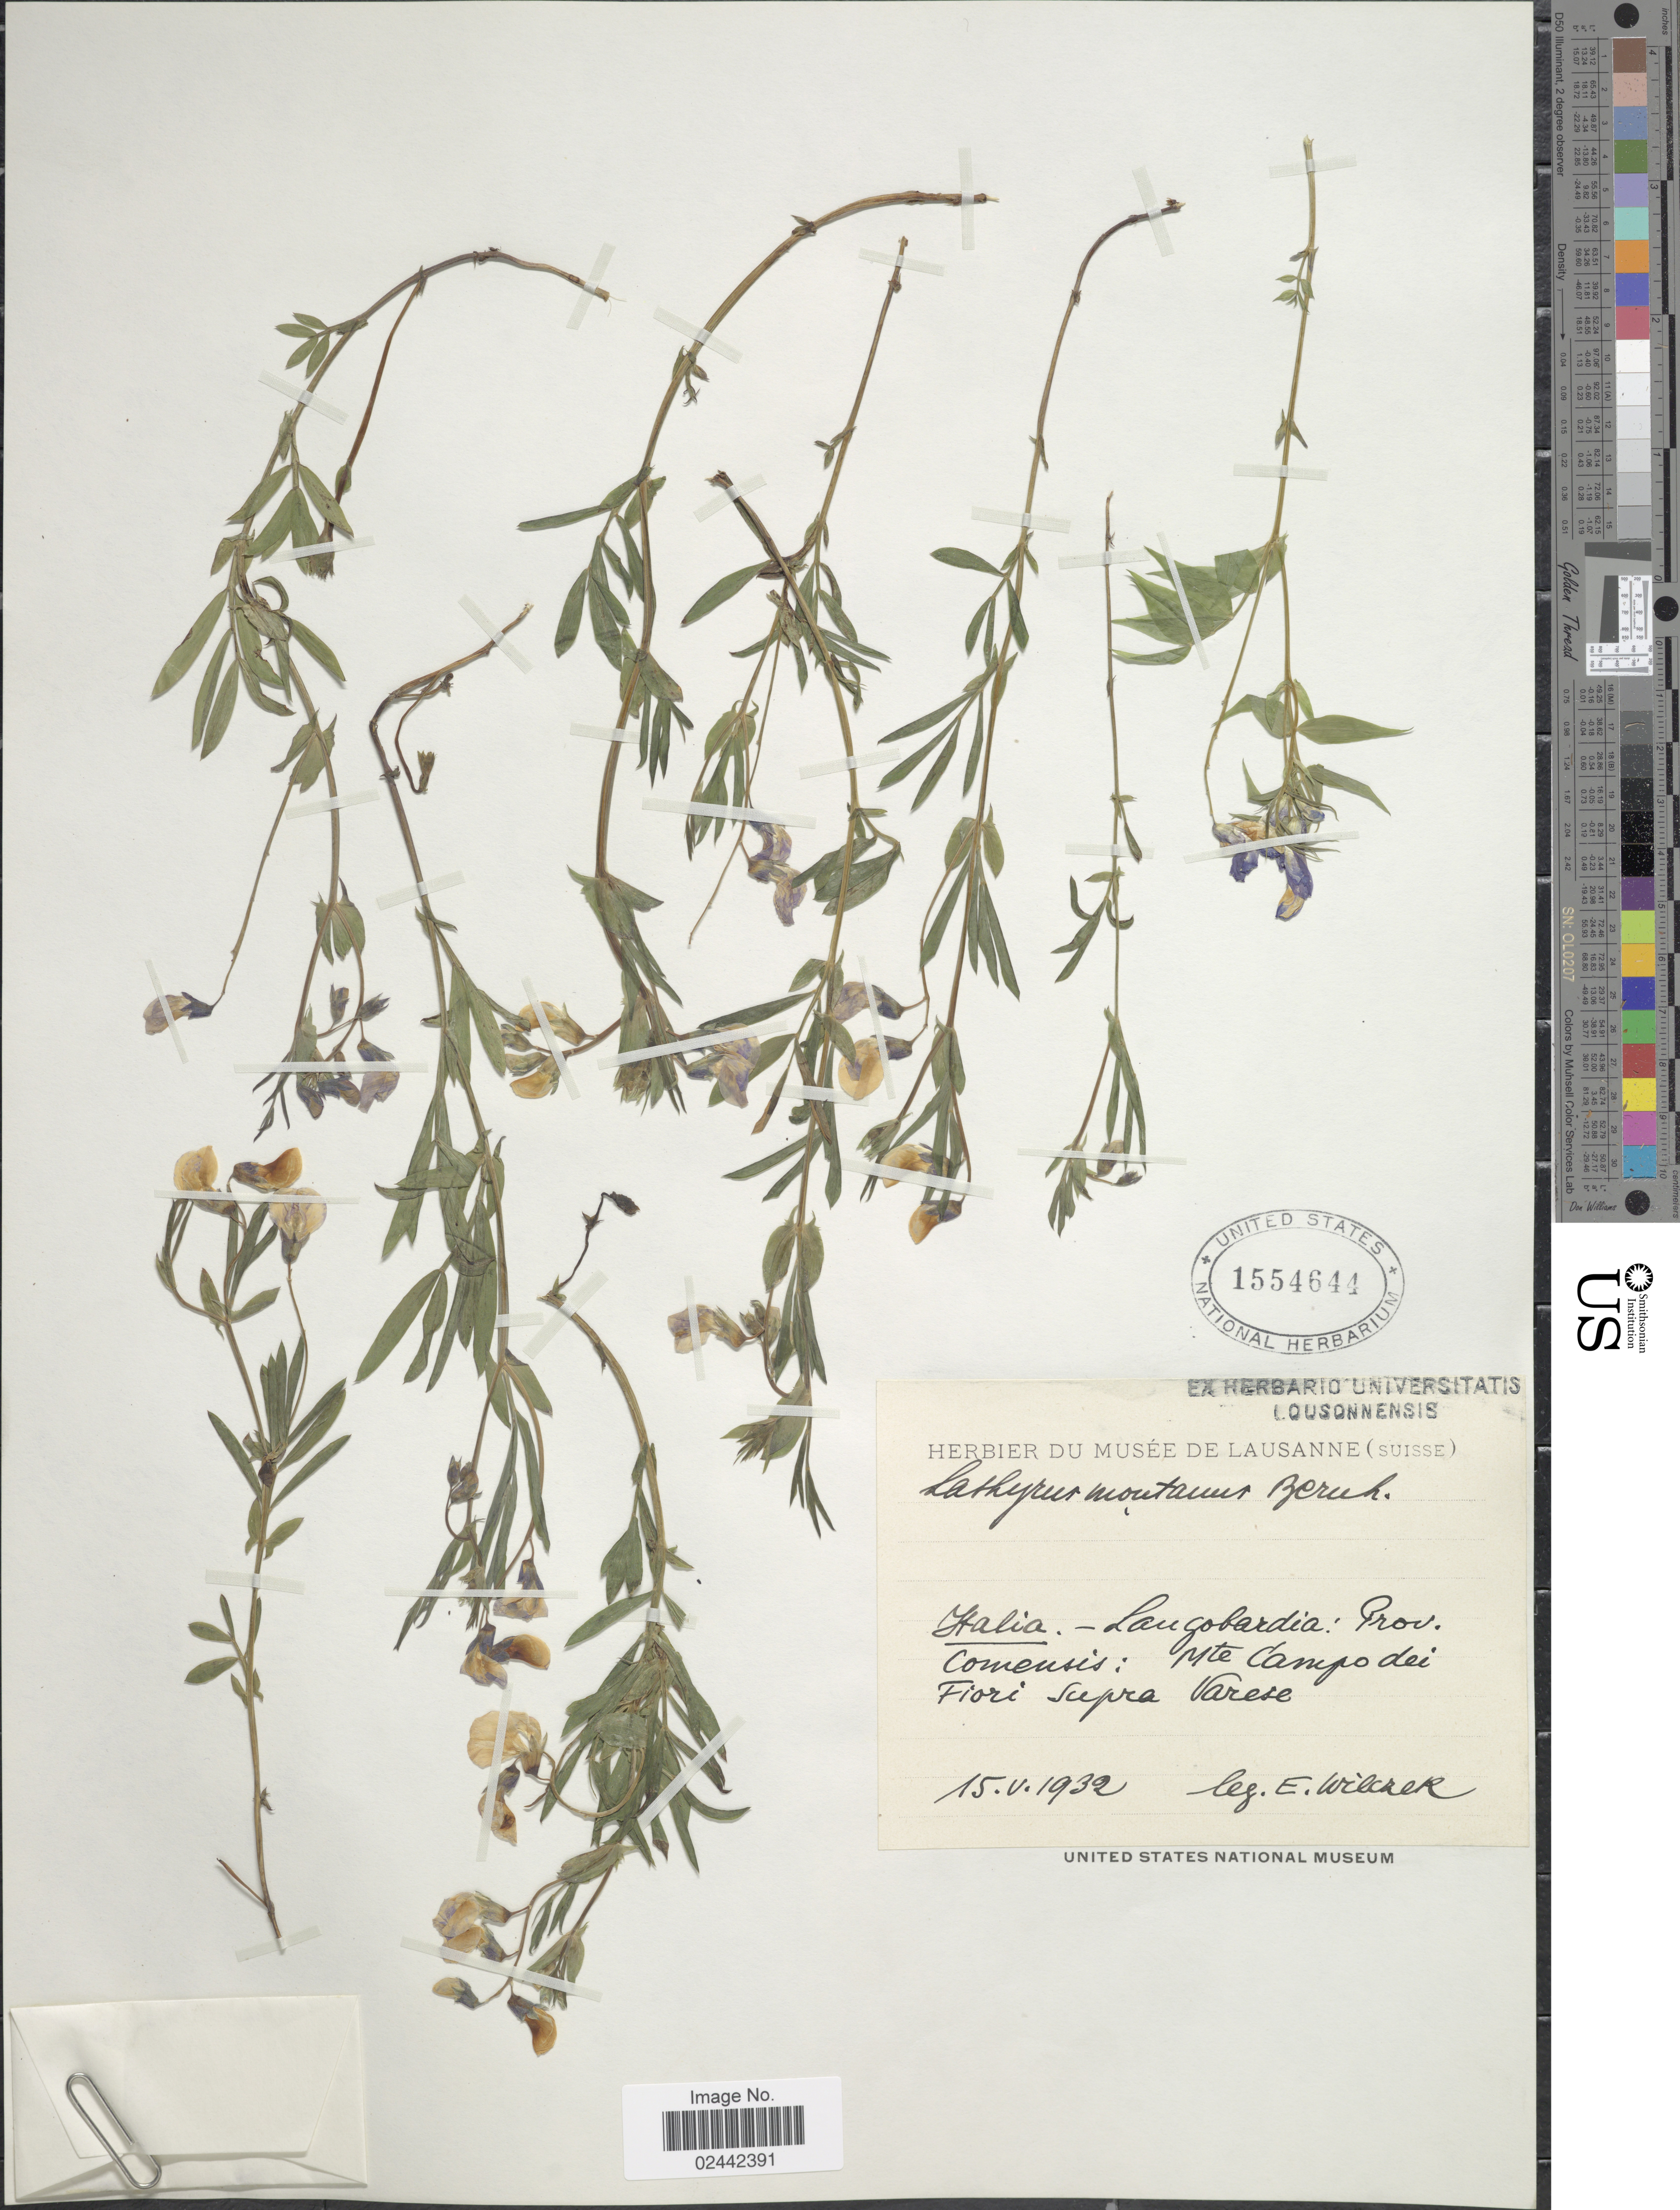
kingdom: Plantae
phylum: Tracheophyta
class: Magnoliopsida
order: Fabales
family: Fabaceae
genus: Lathyrus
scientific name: Lathyrus montanus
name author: Bernh.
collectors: E. Wilchek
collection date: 1932-05-15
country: Italy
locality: Italia.- Laucobardia: Prov. Comensis: Mte Campo dei Fiori Supra Varese. [interpreted]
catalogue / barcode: US 1554644